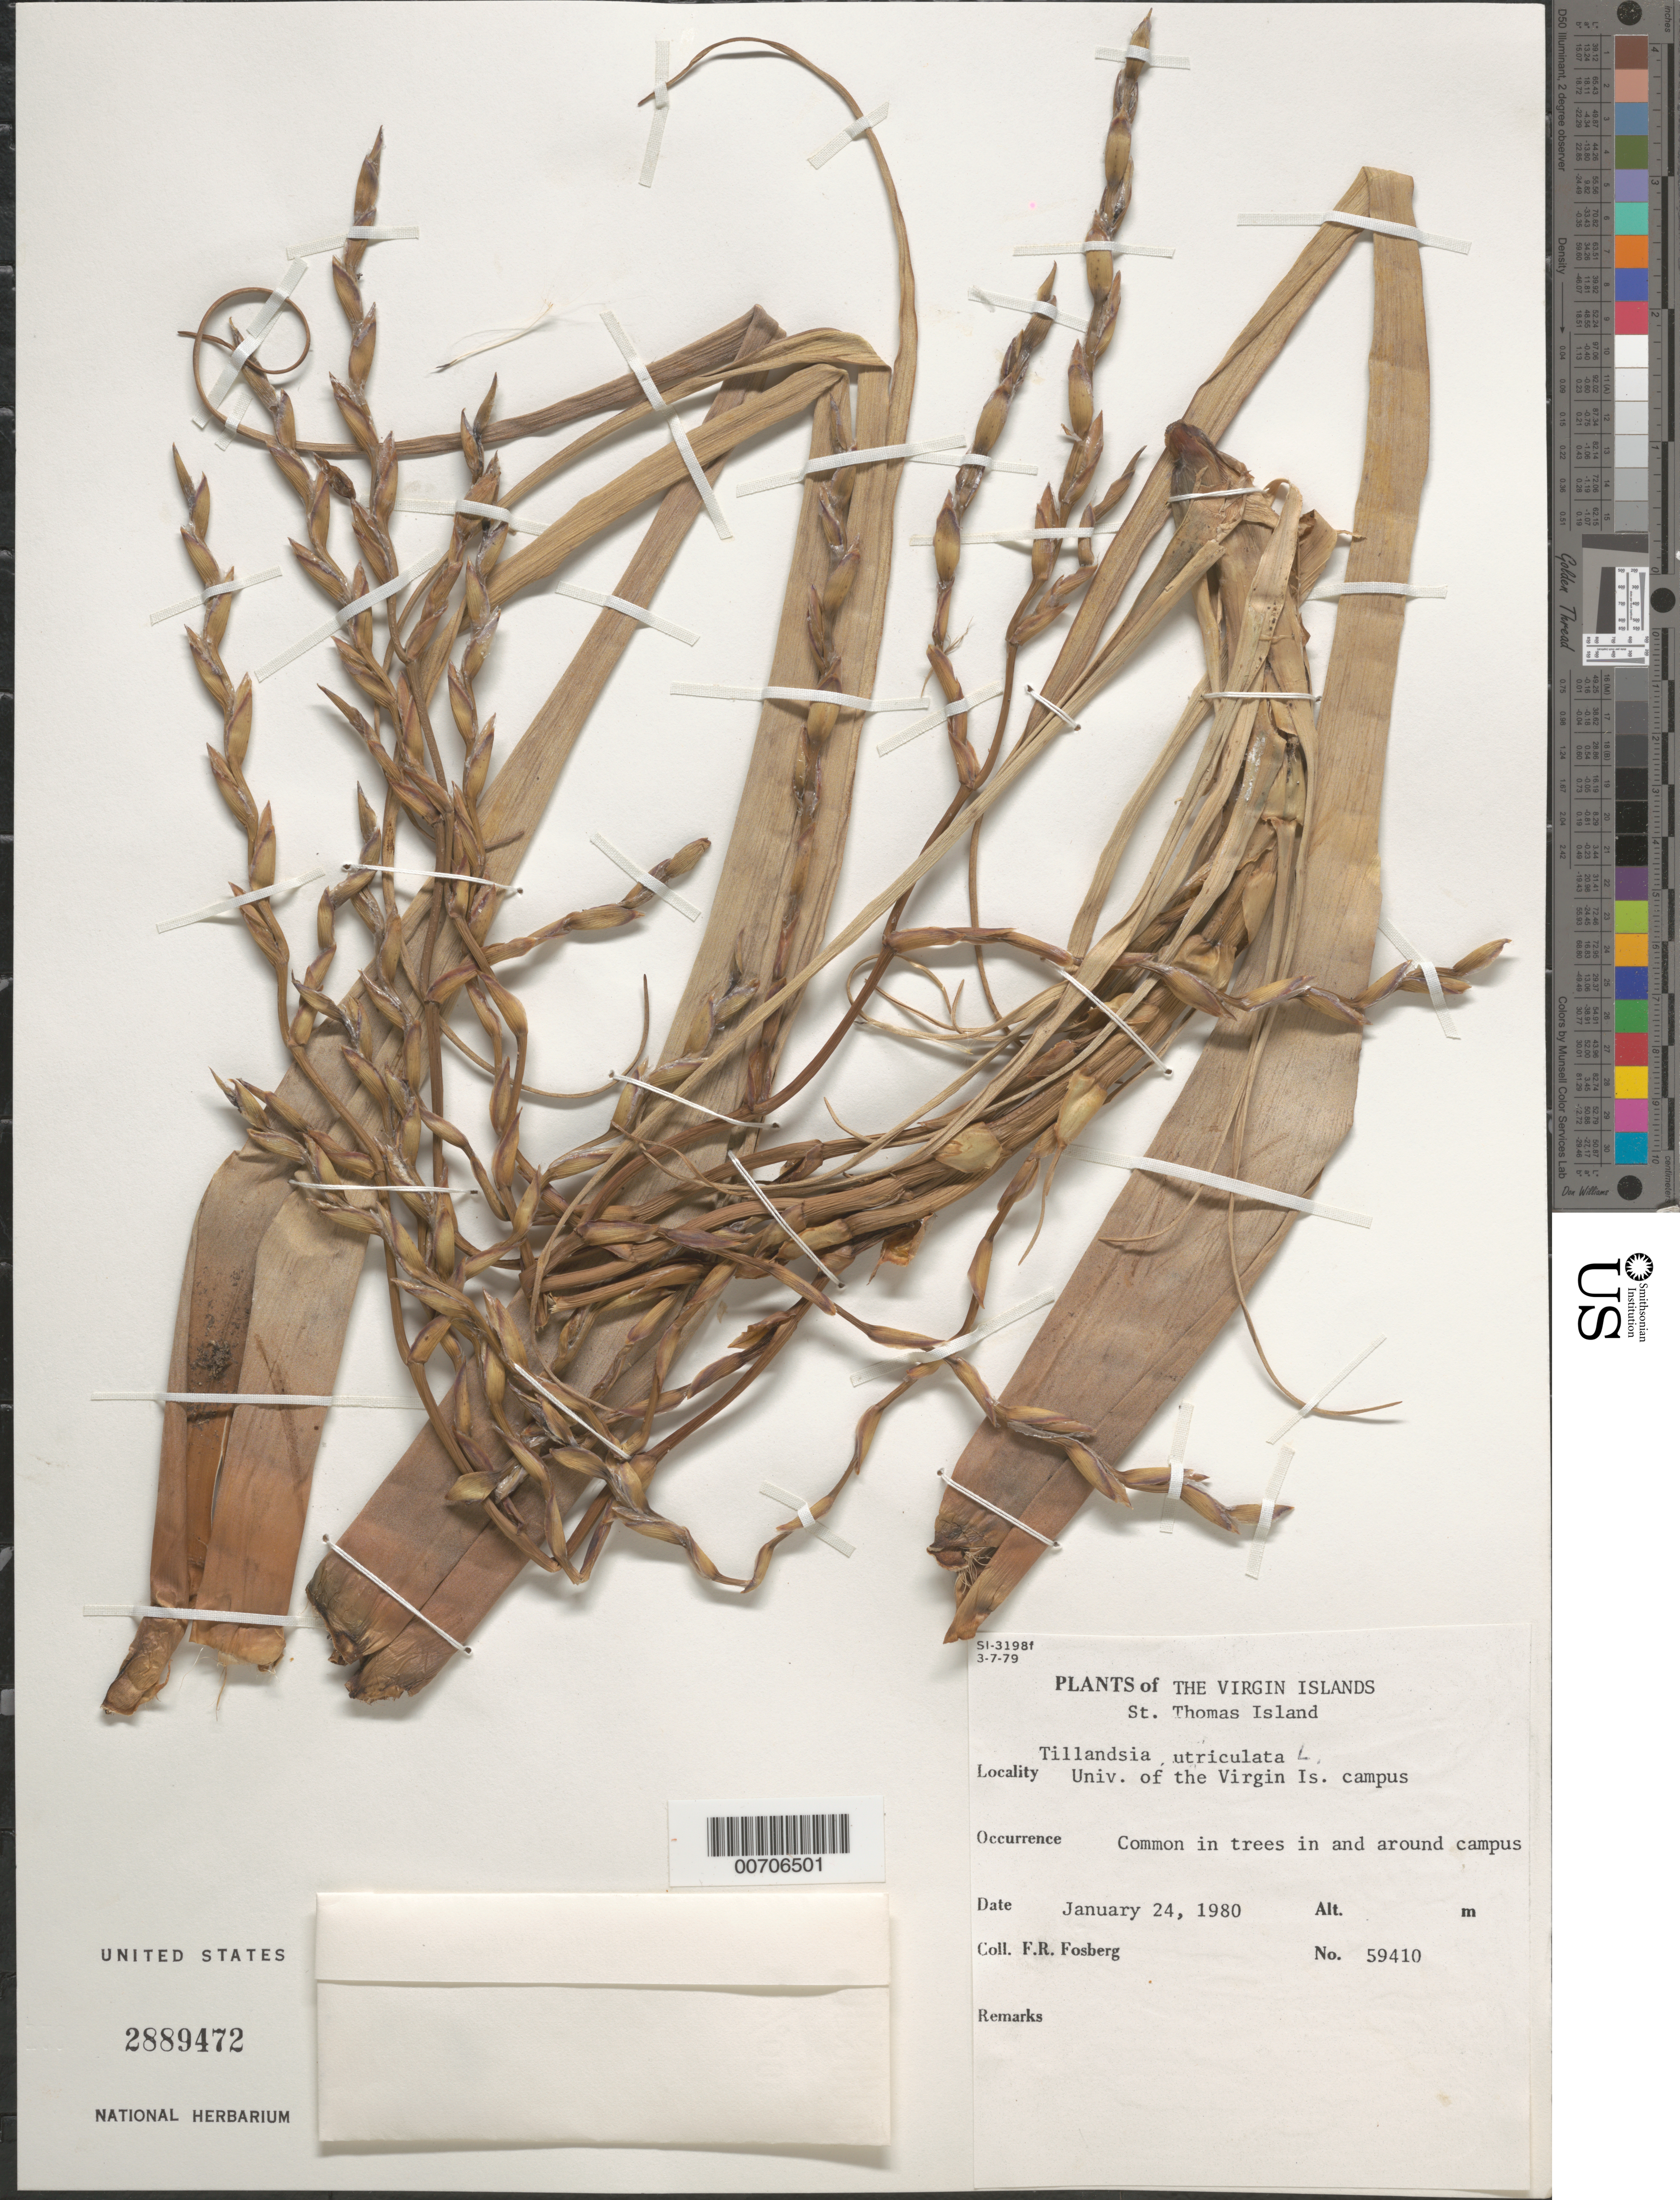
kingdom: Plantae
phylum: Tracheophyta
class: Liliopsida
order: Poales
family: Bromeliaceae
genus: Tillandsia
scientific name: Tillandsia utriculata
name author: L.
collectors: F. R. Fosberg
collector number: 59410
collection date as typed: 24 Jan 1980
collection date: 1980-01-24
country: U.S. Virgin Islands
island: St. Thomas Island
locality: Univ. of Virgin I. Campus.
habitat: In trees in and around campus.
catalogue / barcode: US 2889472